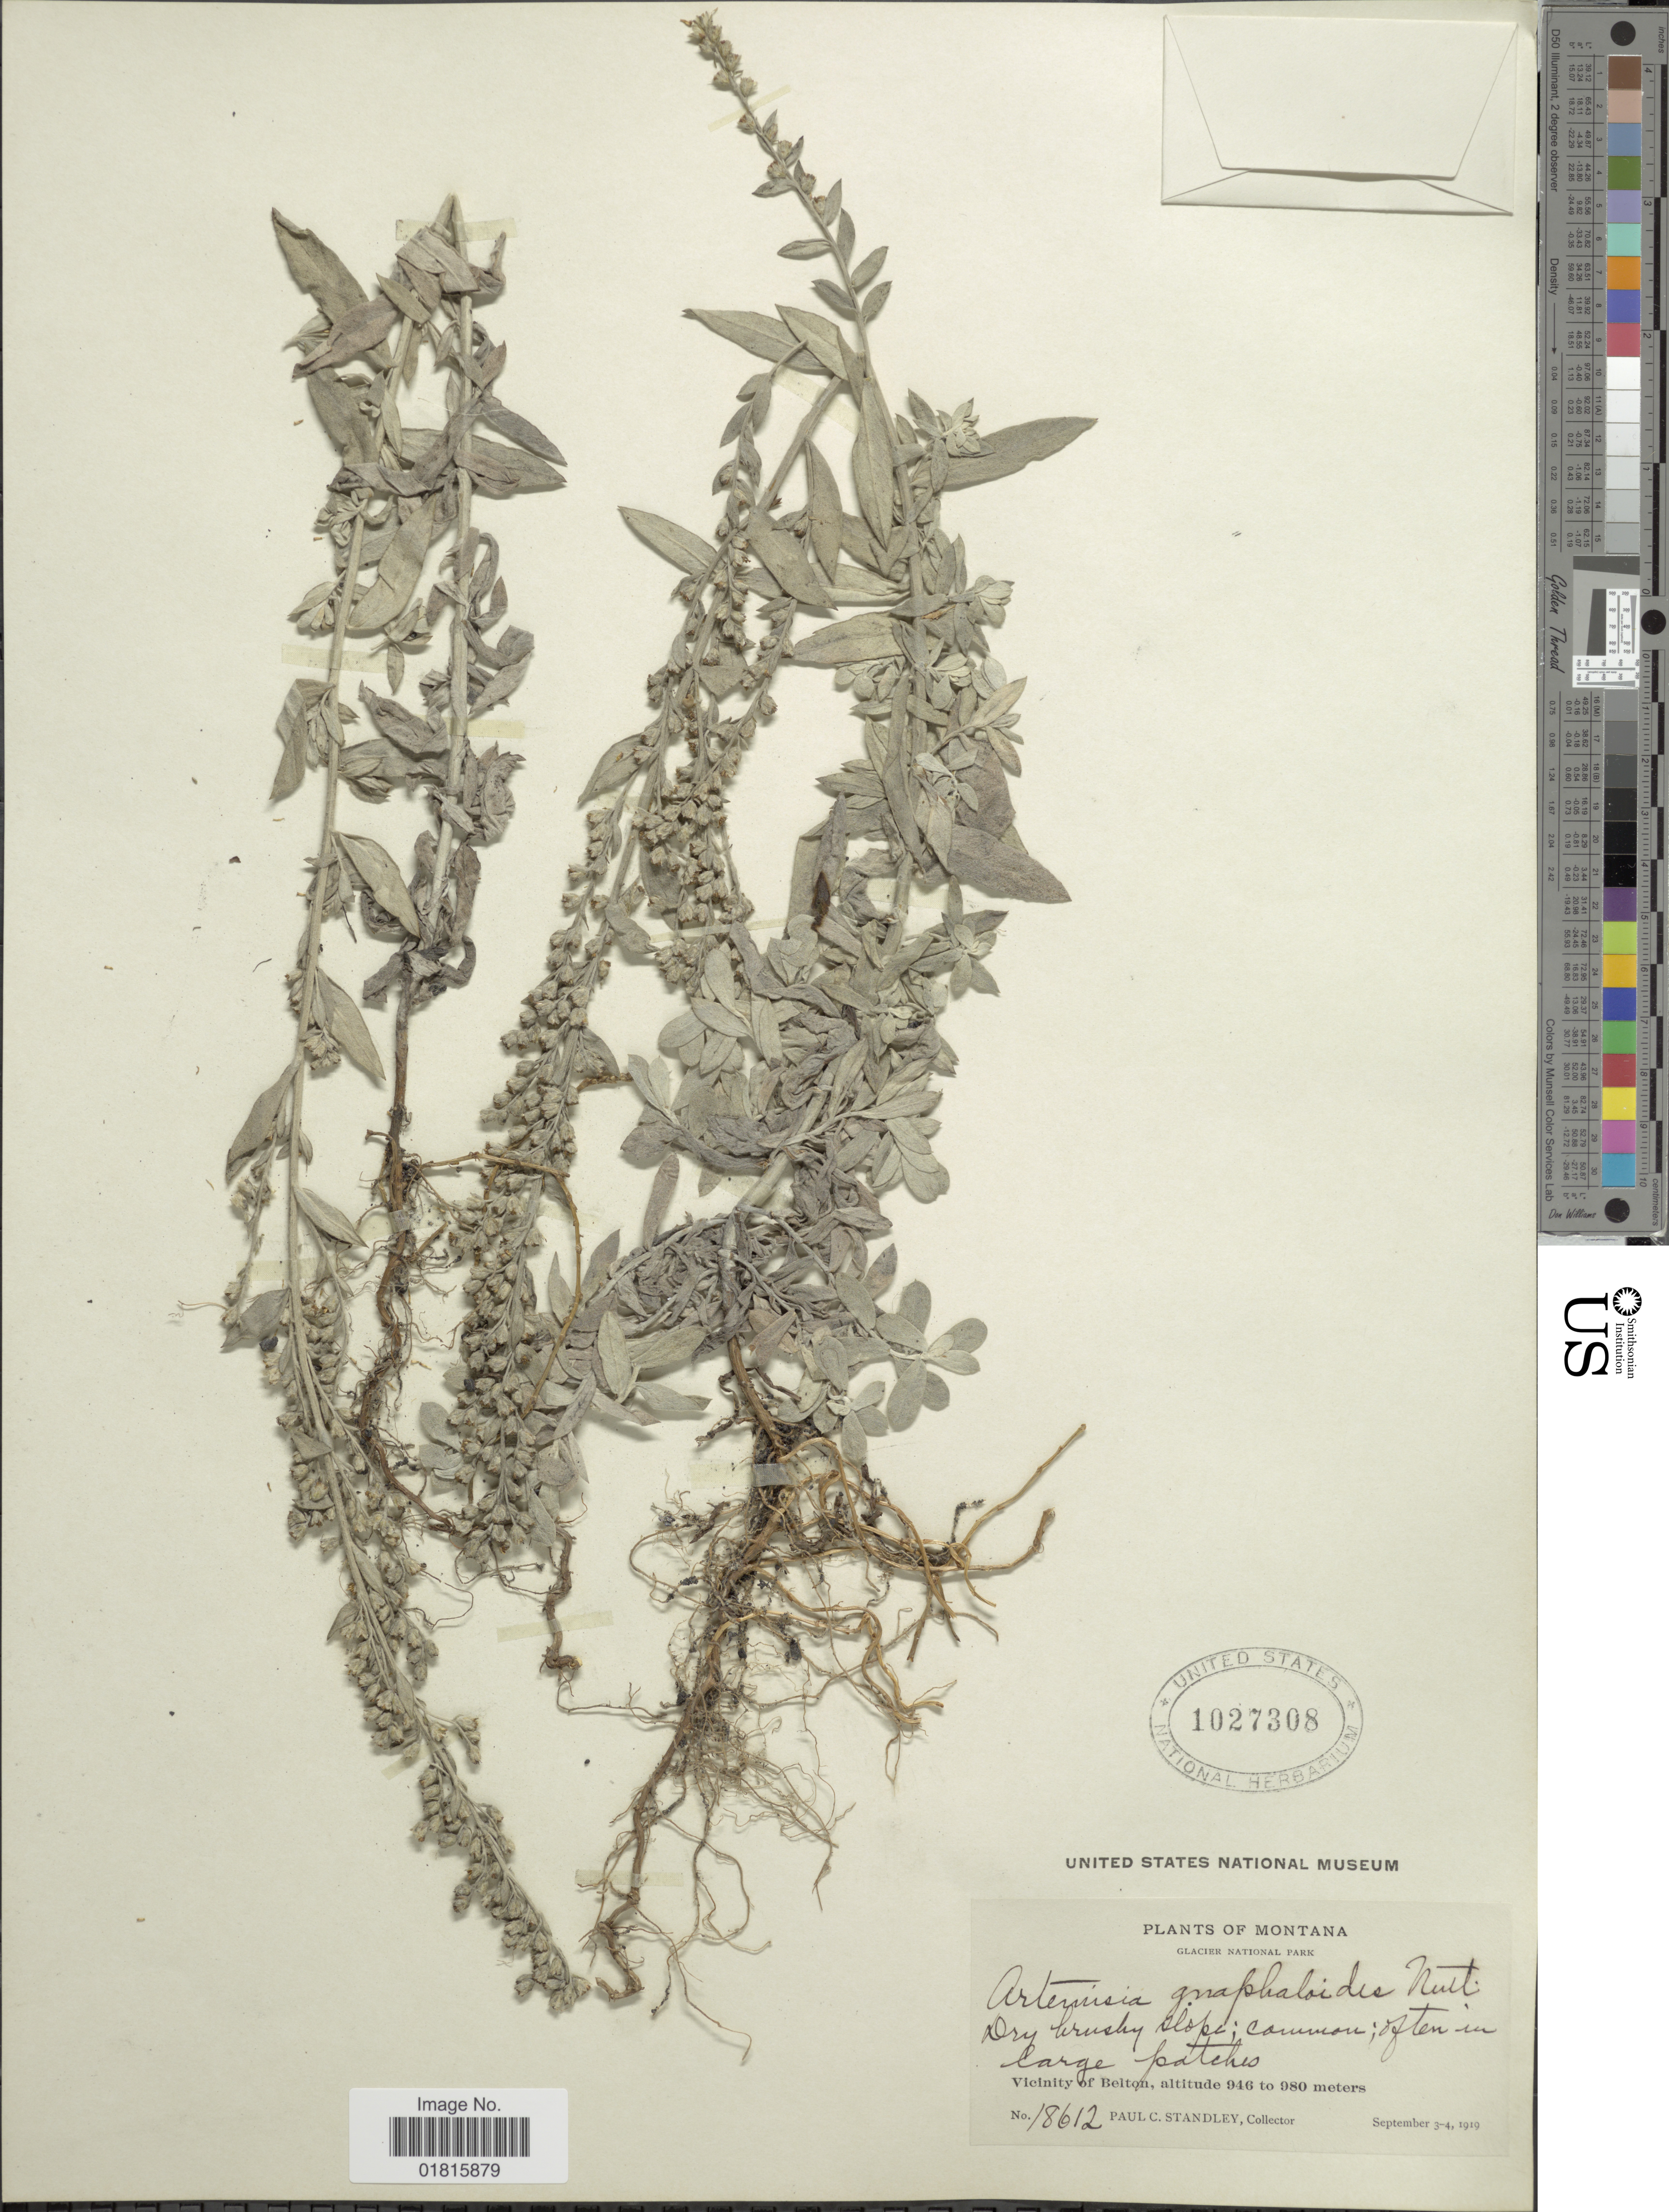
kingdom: Plantae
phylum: Tracheophyta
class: Magnoliopsida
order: Asterales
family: Asteraceae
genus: Artemisia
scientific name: Artemisia gnaphaloides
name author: Nutt.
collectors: P. C. Standley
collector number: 18612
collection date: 1919-09-03/1919-09-04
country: United States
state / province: Montana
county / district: Flathead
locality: Glacier National Park, Vicinity of Belton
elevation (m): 946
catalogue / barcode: US 1027308